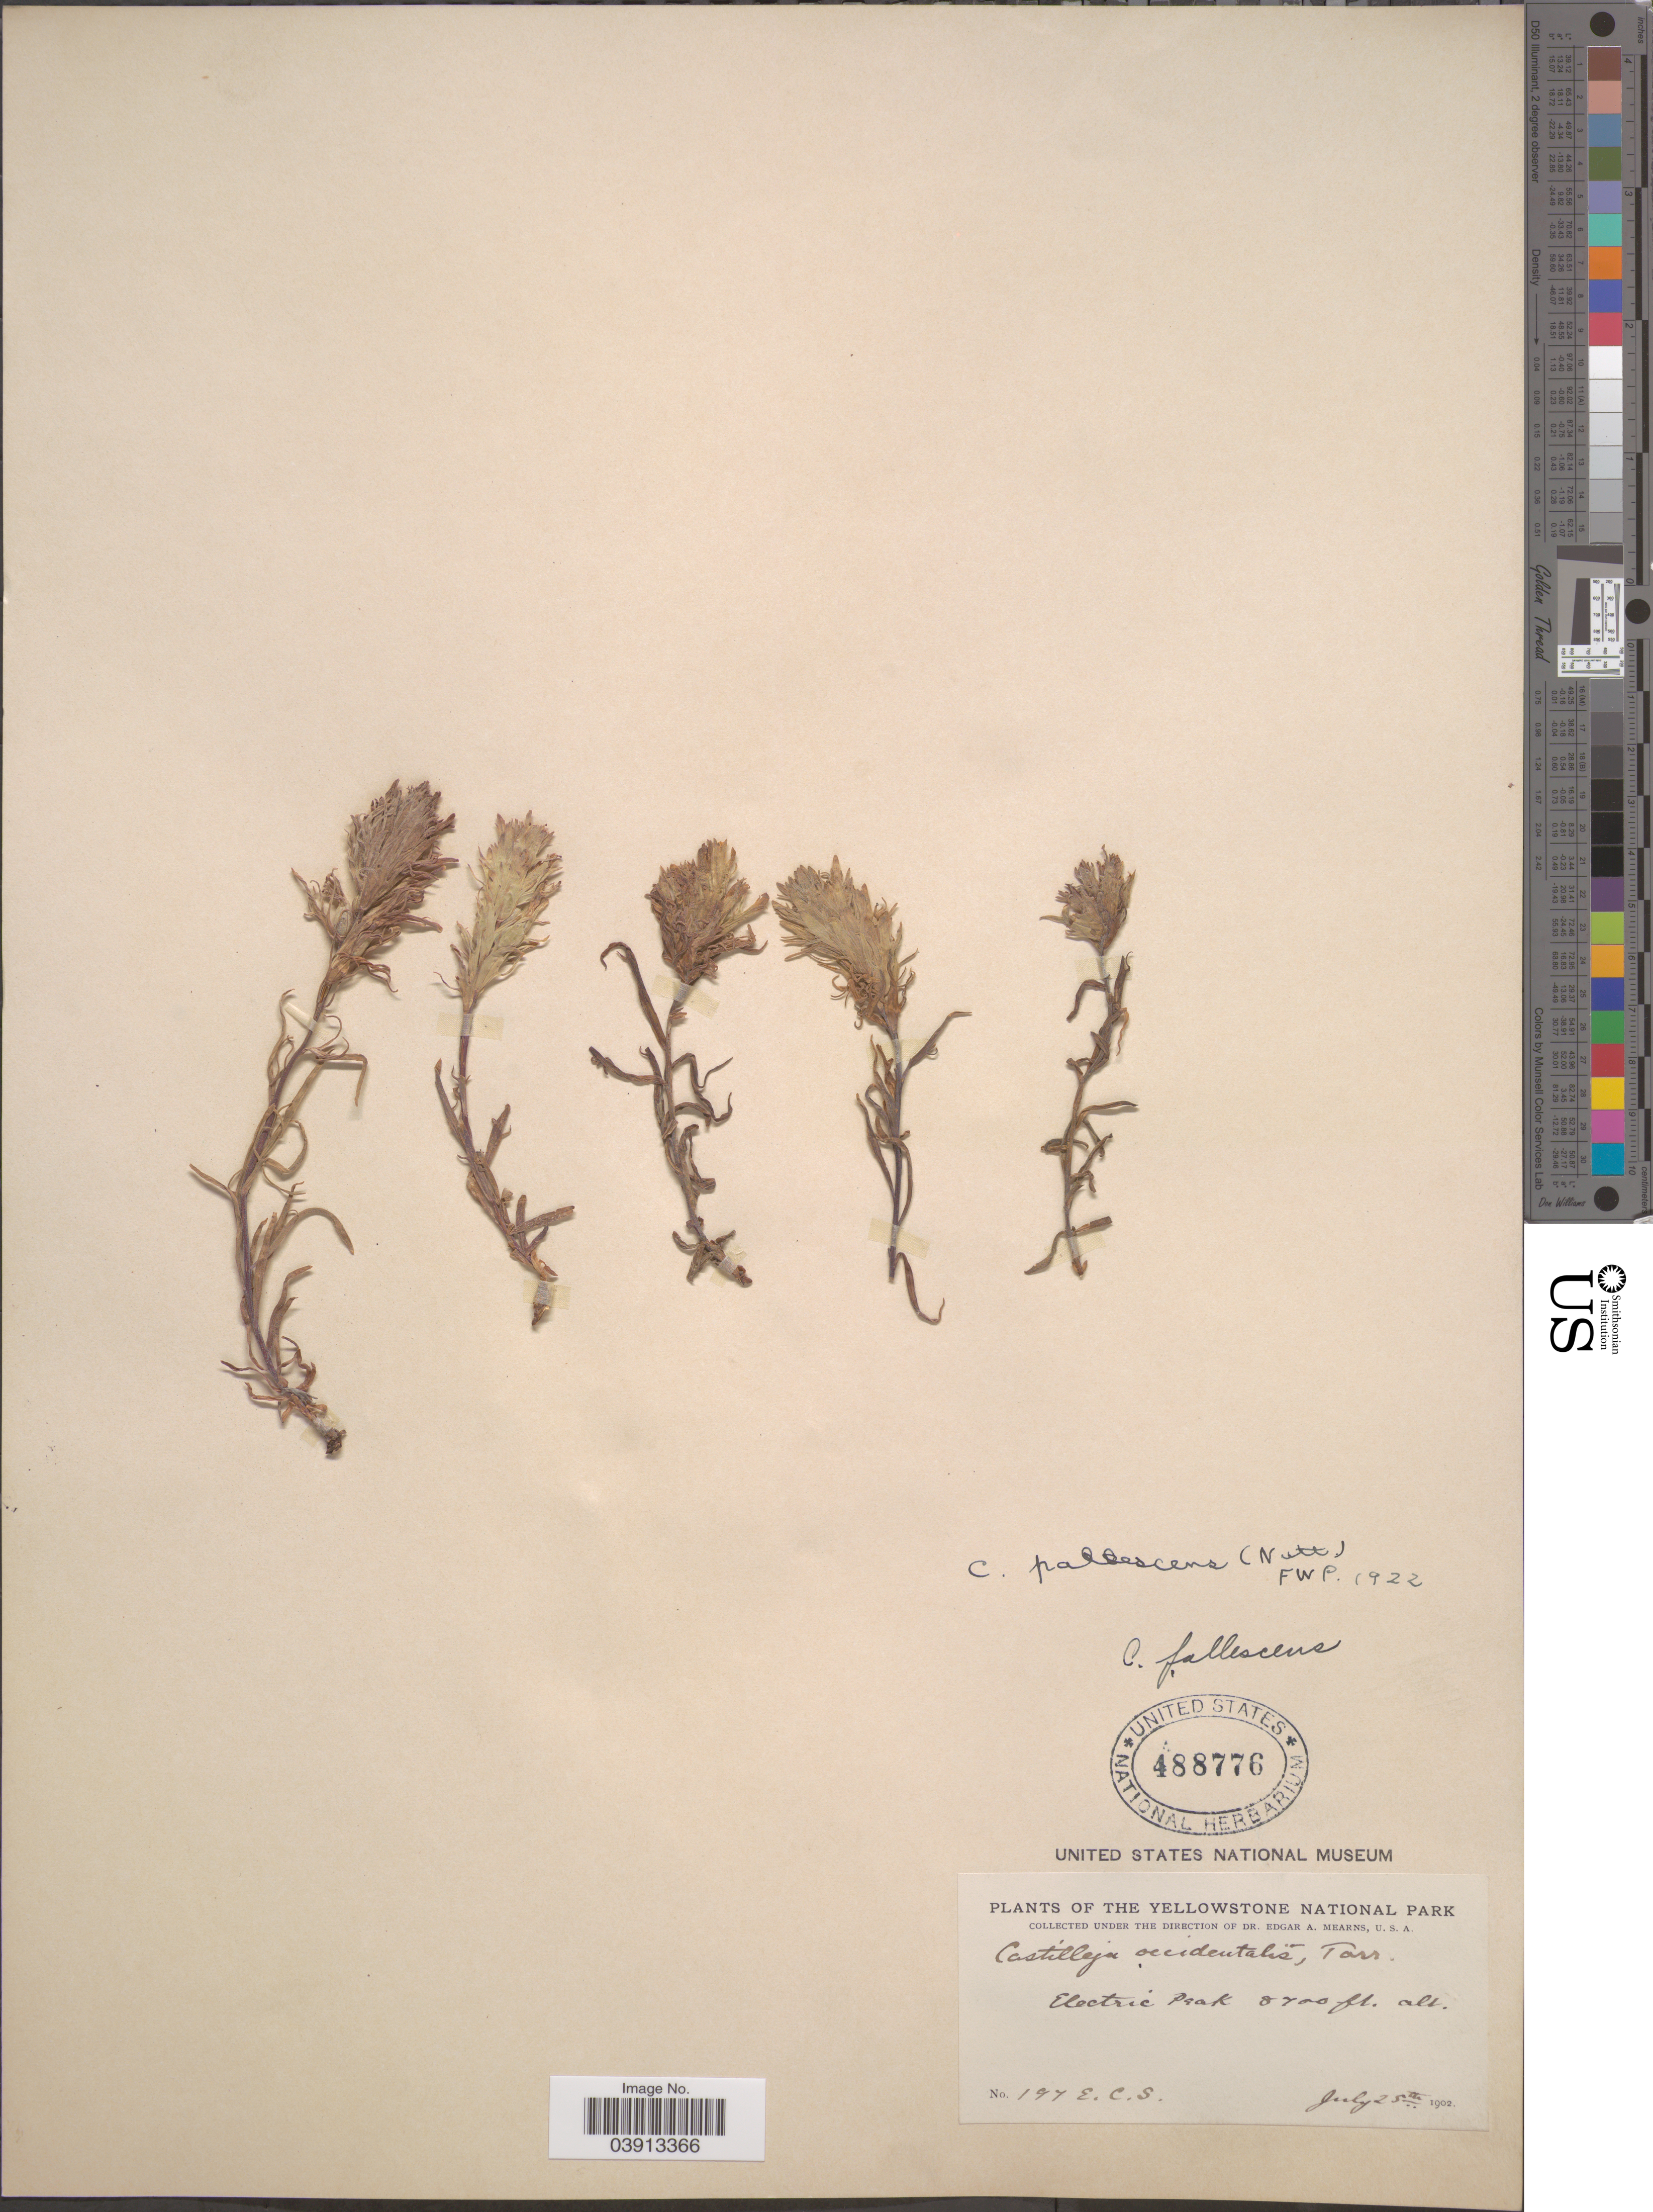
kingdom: Plantae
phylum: Tracheophyta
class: Magnoliopsida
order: Lamiales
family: Orobanchaceae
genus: Castilleja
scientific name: Castilleja pallescens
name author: (A. Gray) Greenm.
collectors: E. C. Smith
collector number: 197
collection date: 1902-07-25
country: United States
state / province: Montana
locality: Yellowstone National Park. Electric Peak.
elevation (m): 2652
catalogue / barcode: US 488776